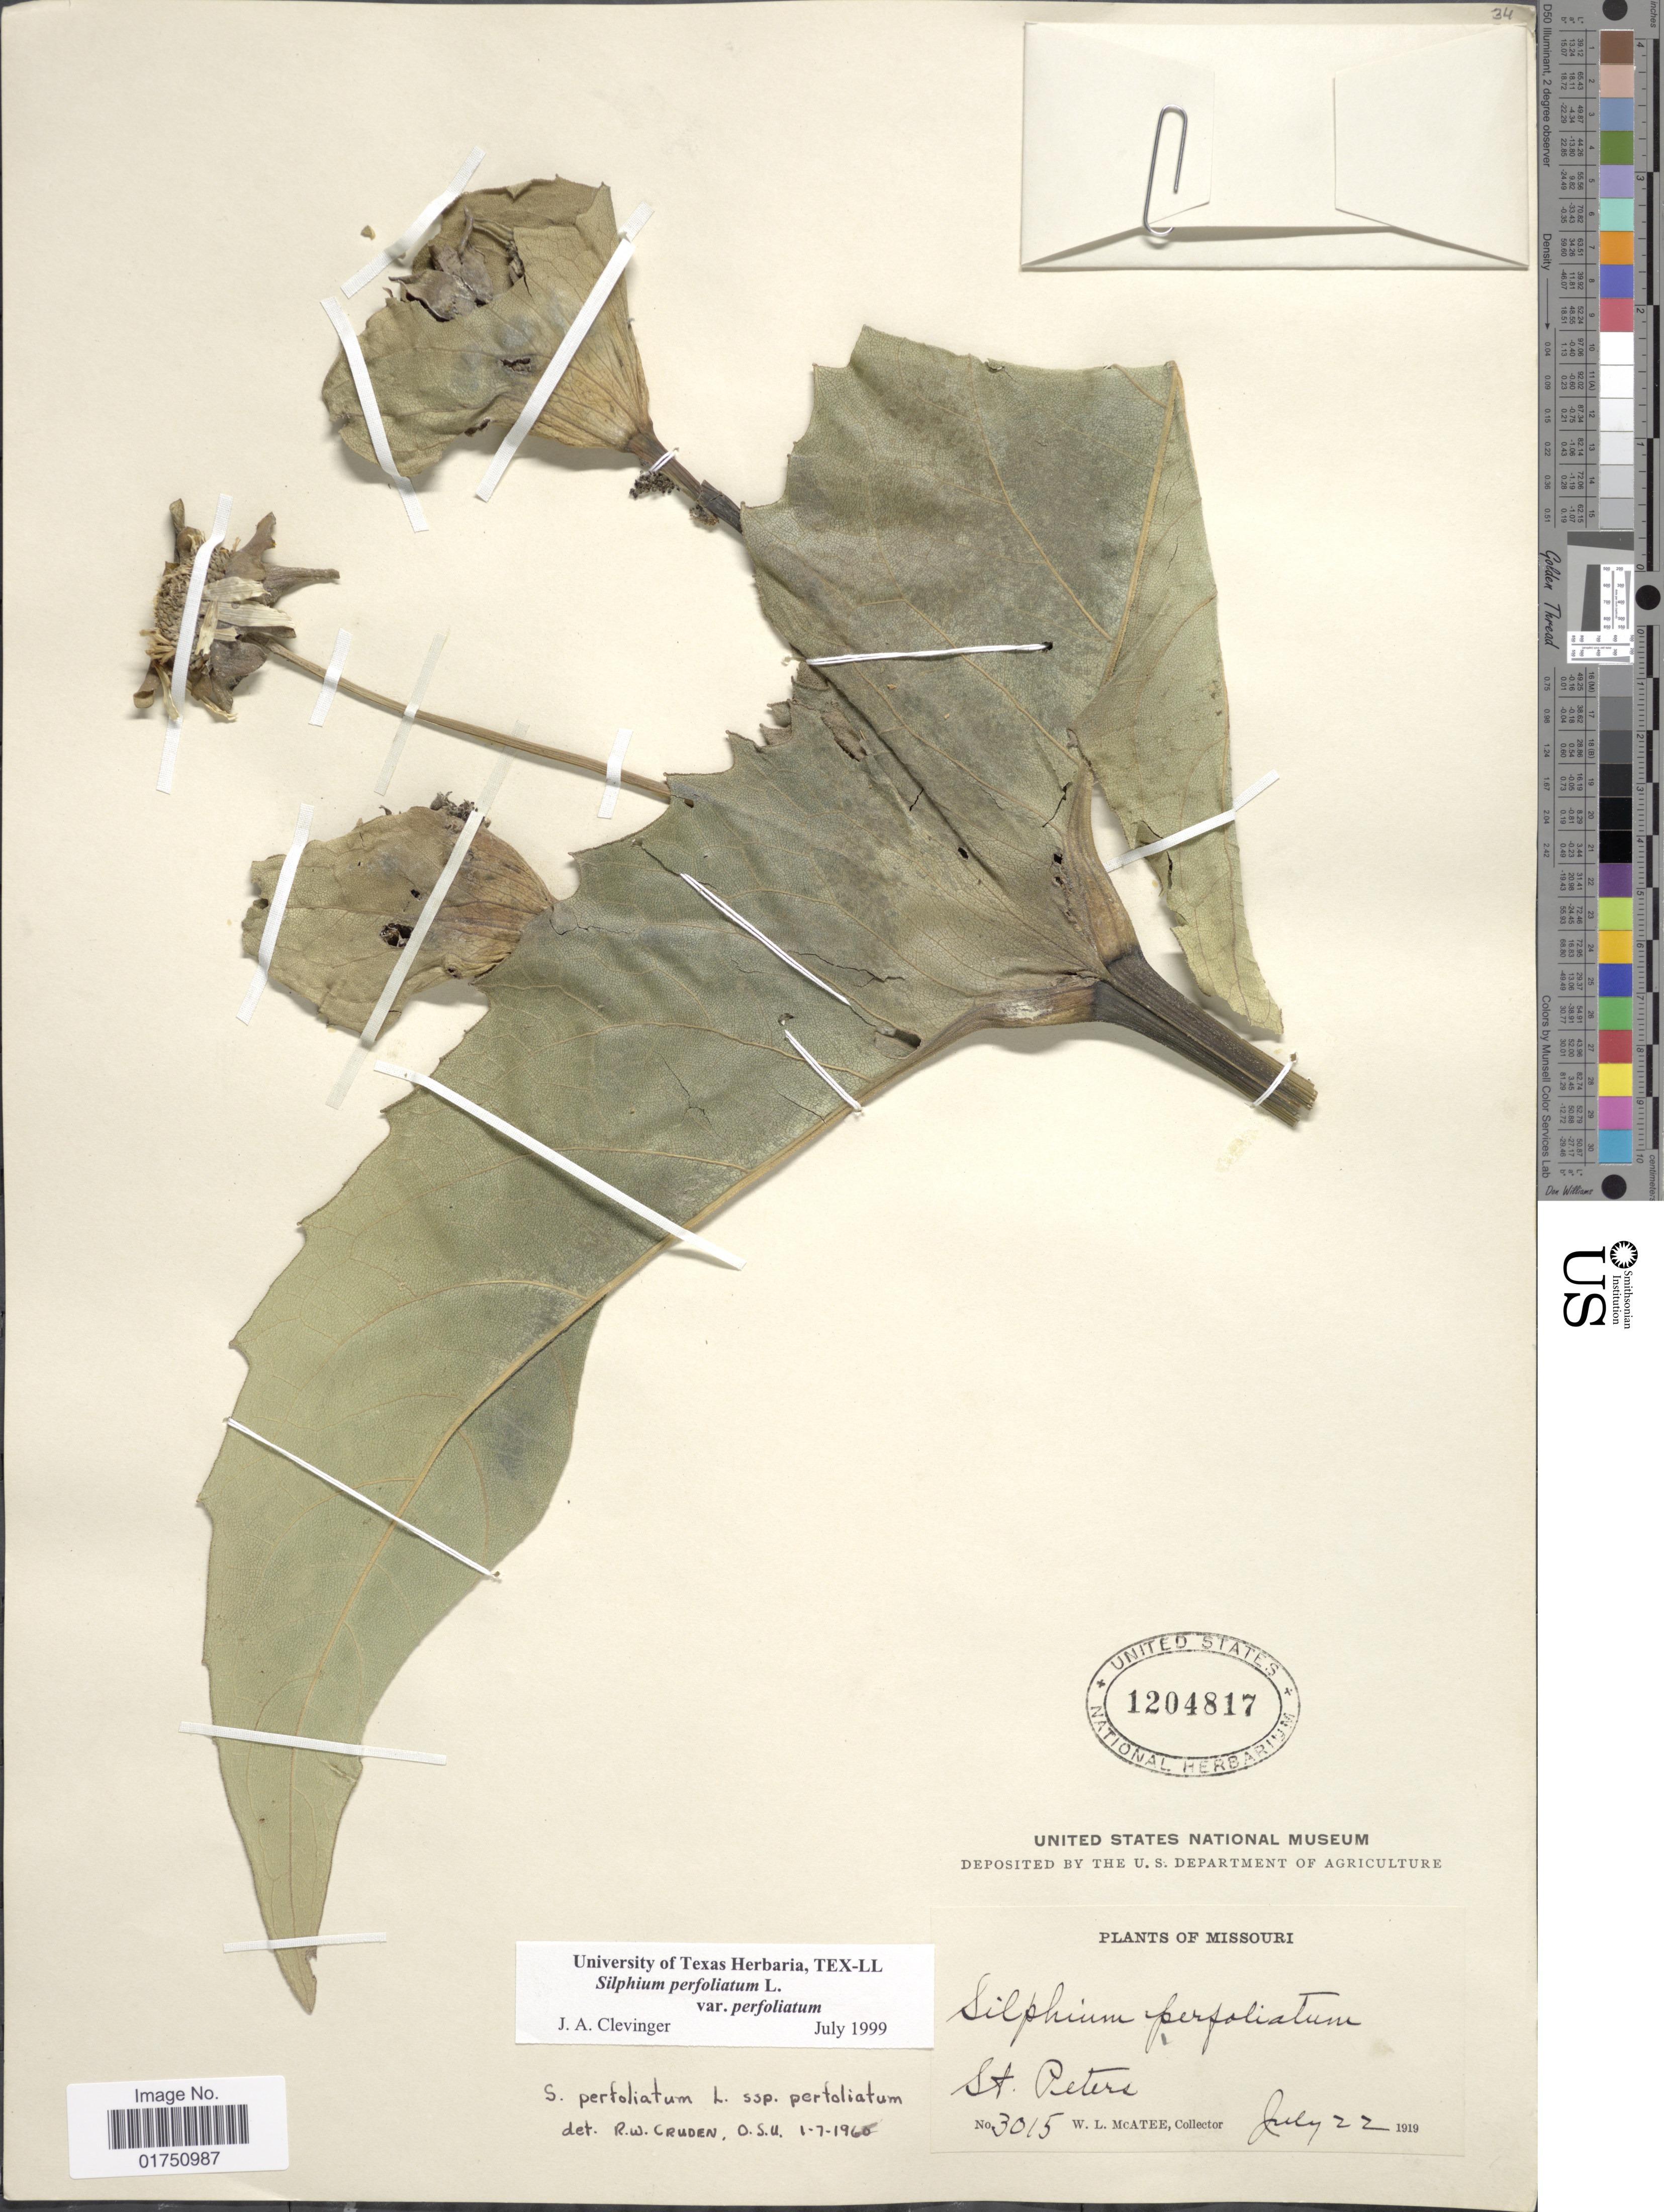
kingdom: Plantae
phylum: Tracheophyta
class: Magnoliopsida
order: Asterales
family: Asteraceae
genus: Silphium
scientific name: Silphium perfoliatum var. perfoliatum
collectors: W. McAtee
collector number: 3015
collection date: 1919-07-22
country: United States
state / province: Missouri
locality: St. Peters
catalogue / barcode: US 1204817